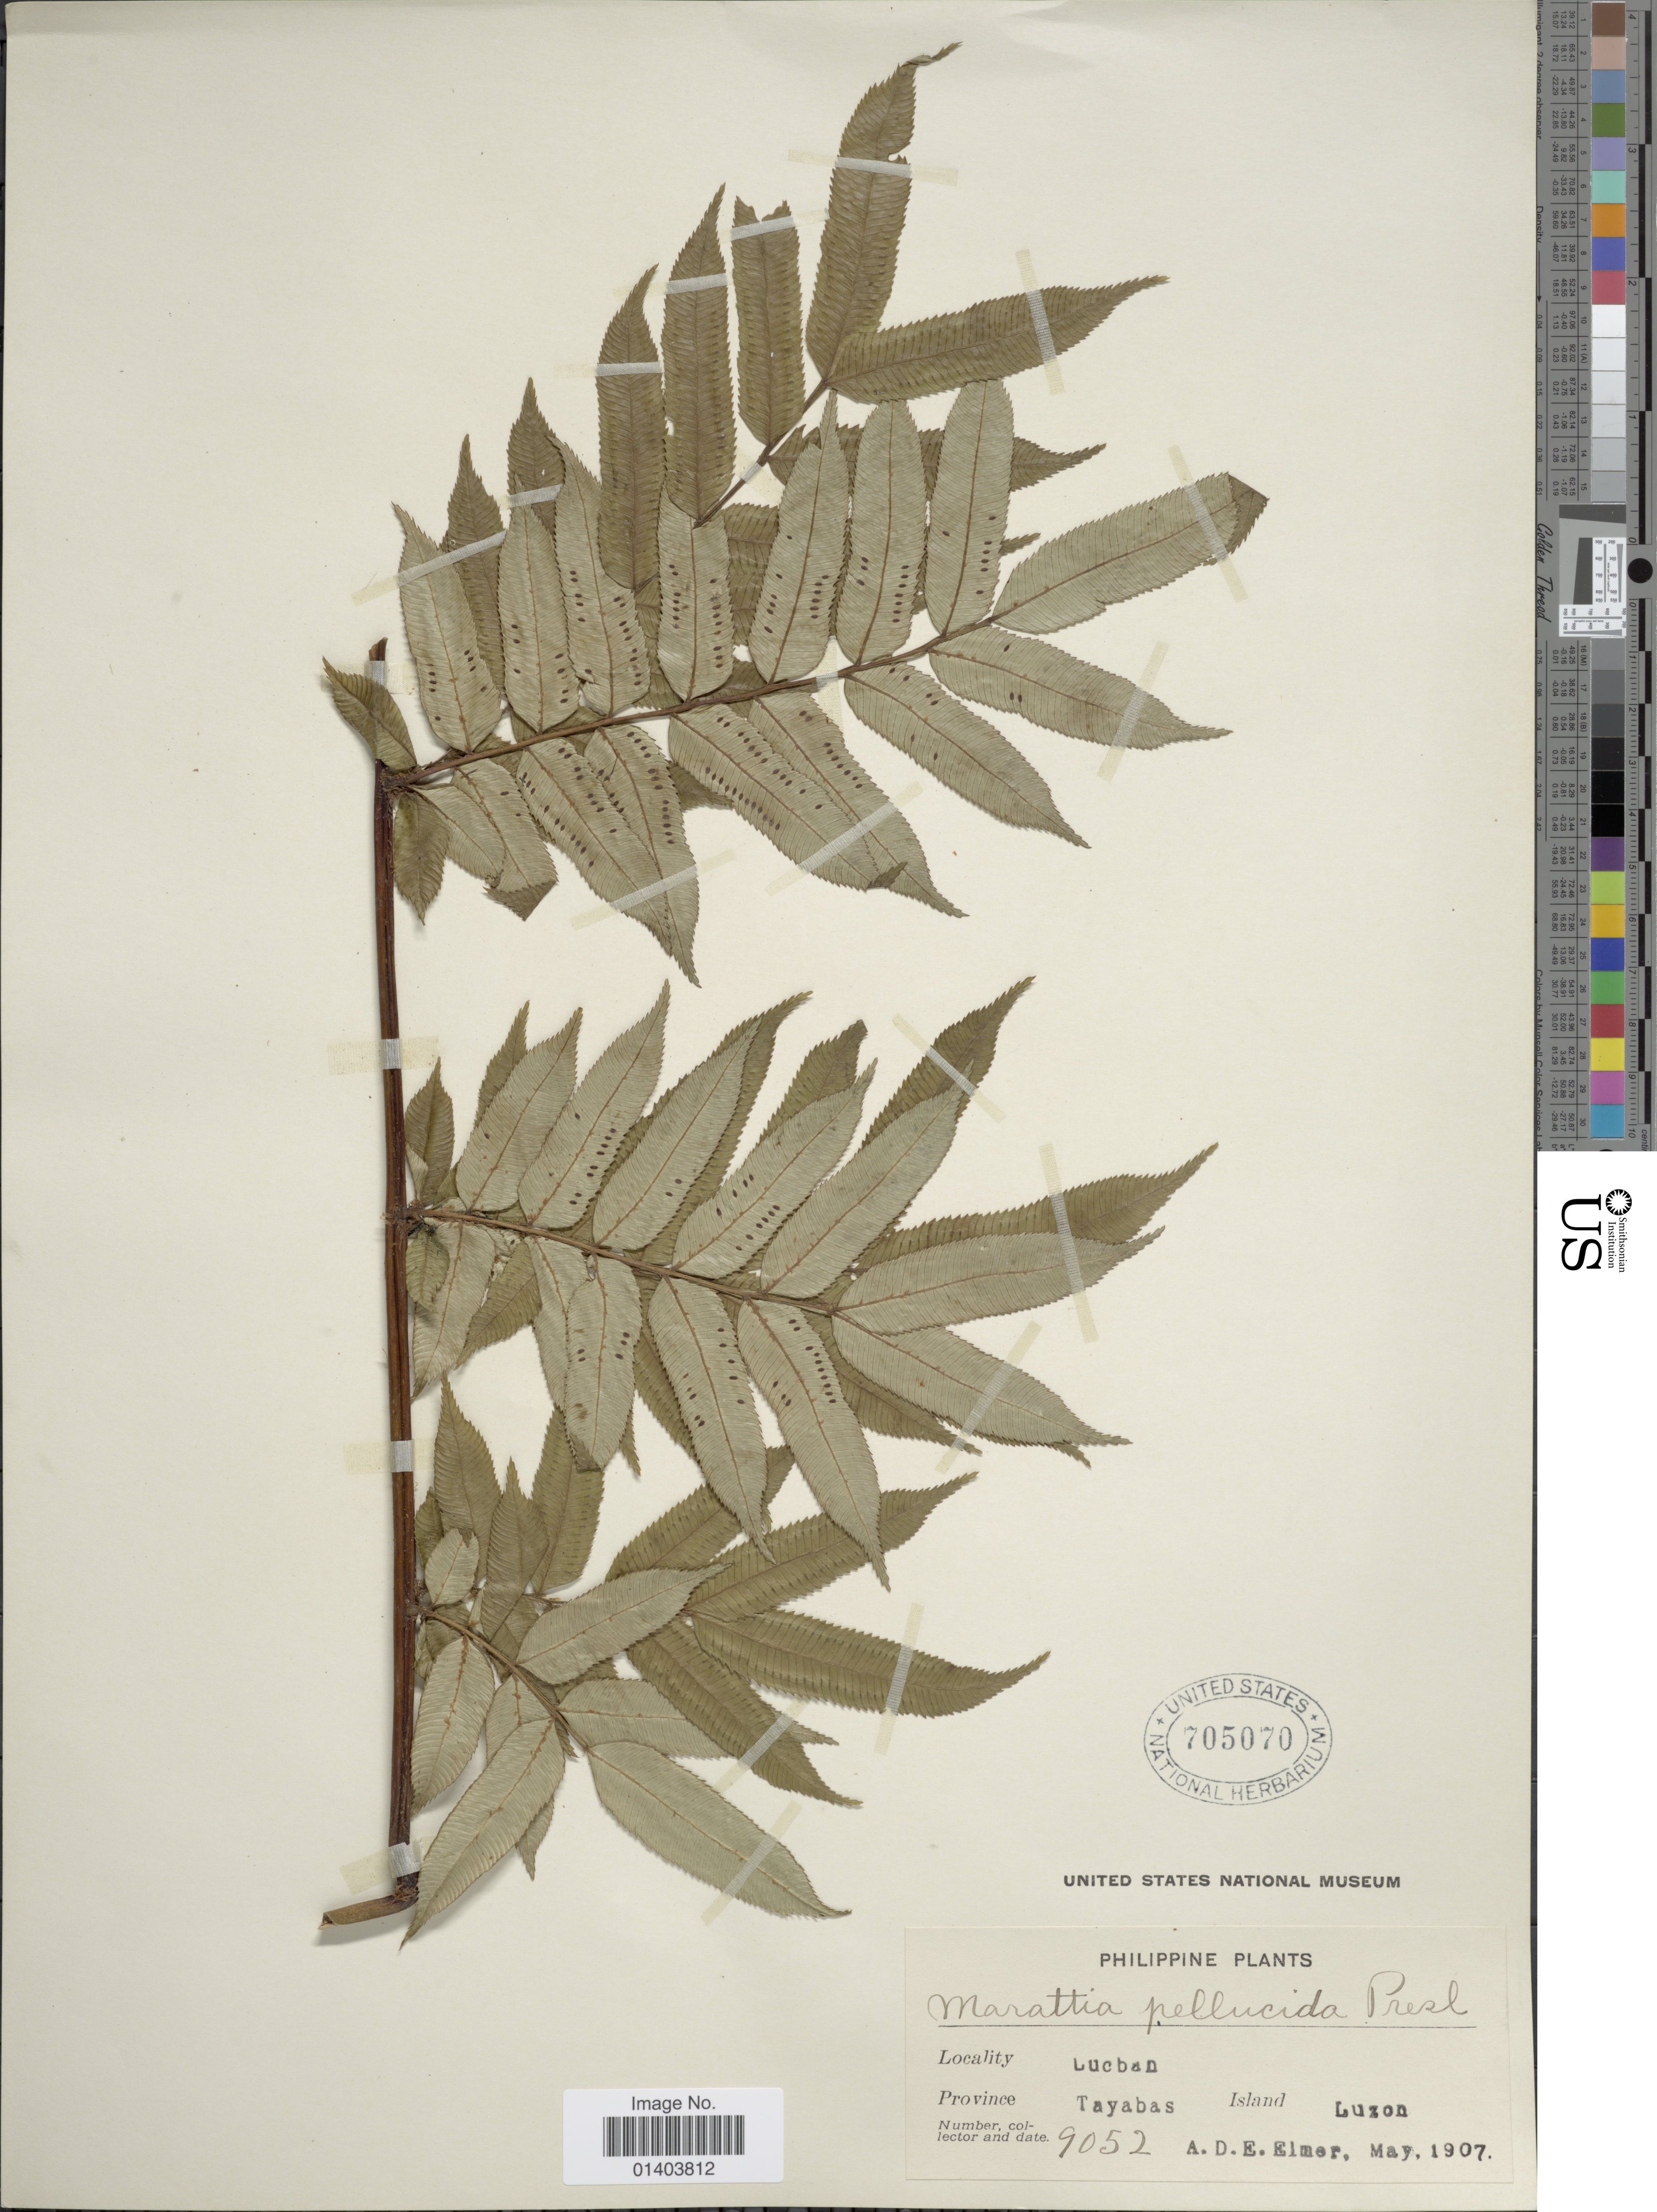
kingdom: Plantae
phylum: Tracheophyta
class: Polypodiopsida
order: Marattiales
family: Marattiaceae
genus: Ptisana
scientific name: Ptisana pellucida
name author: (C. Presl) Murdock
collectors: A. D. E. Elmer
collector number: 9052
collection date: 1907-05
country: Philippines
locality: Lucban, Province Tayabas, Island Luzon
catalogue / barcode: US 705070